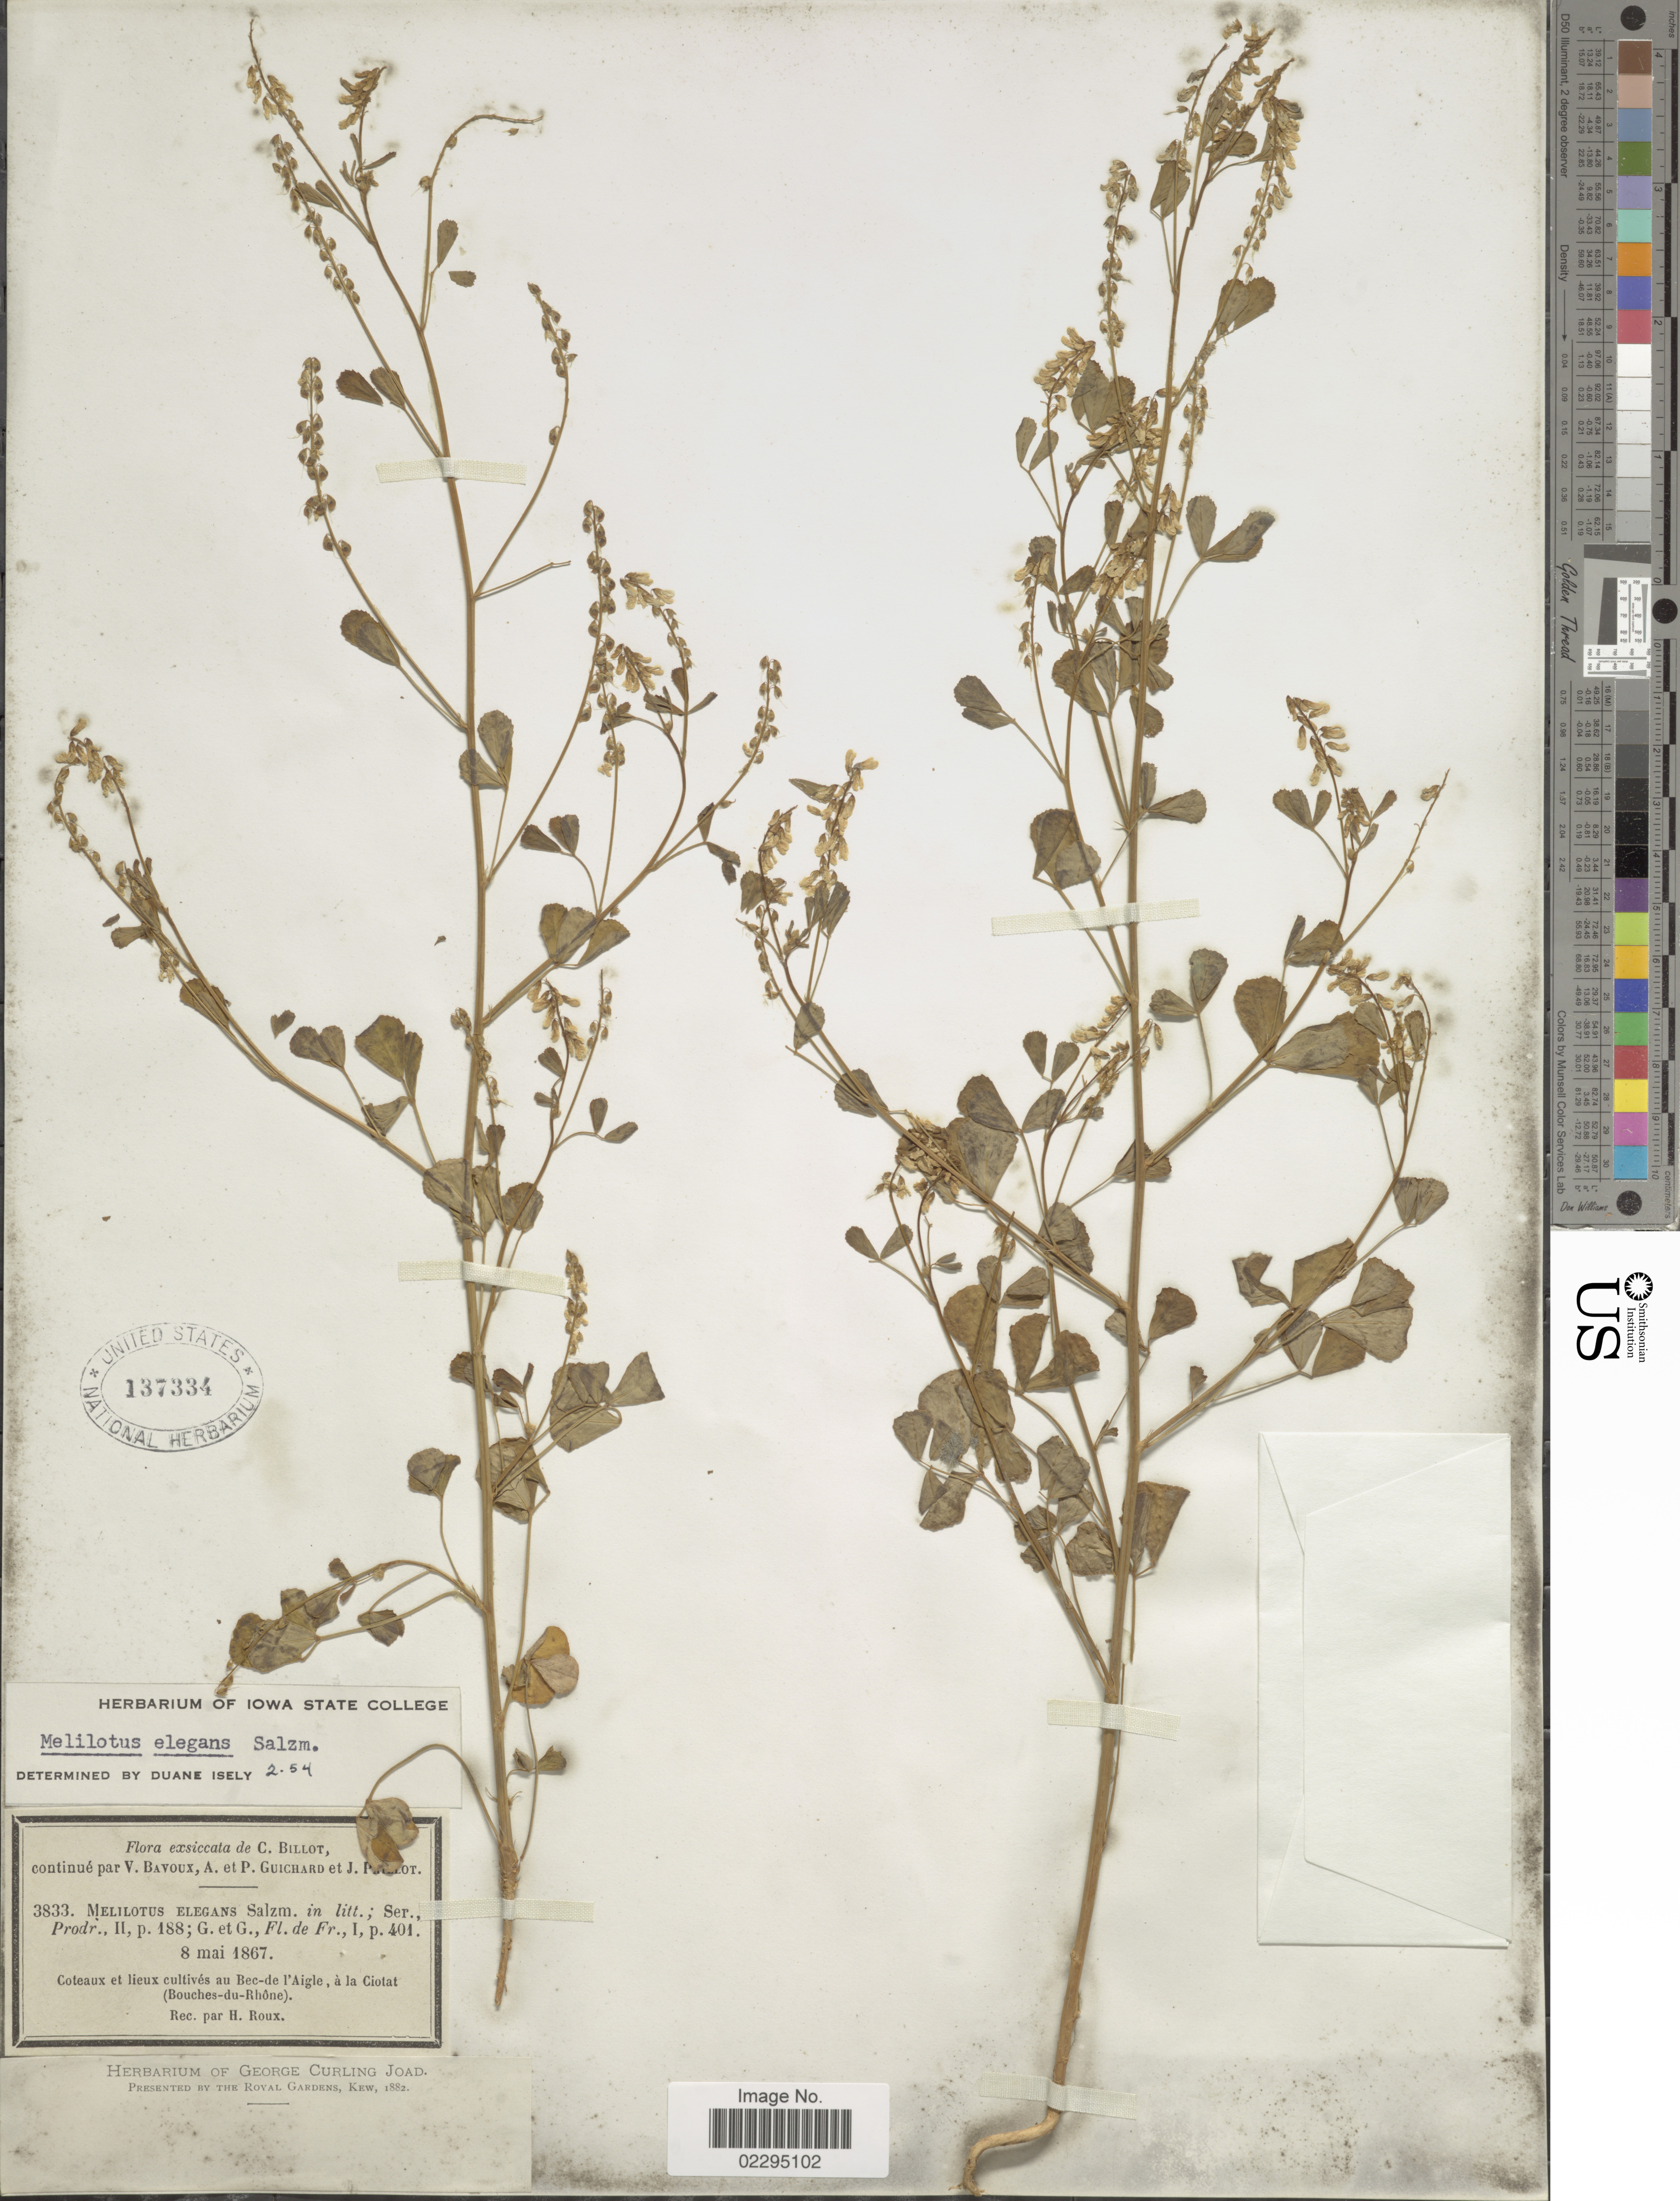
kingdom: Plantae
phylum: Tracheophyta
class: Magnoliopsida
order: Fabales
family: Fabaceae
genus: Melilotus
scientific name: Melilotus elegans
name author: Salzm. ex Ser.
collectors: H. Roux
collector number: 3833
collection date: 1867-05-08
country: France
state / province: Provence-Alpes-Côte d'Azur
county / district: Bouches-du-Rhône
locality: Coteaux et lieux cultives au Bec-de-l'Aigle, a la Ciotat (Bouches -du-Rhone).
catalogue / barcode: US 137334